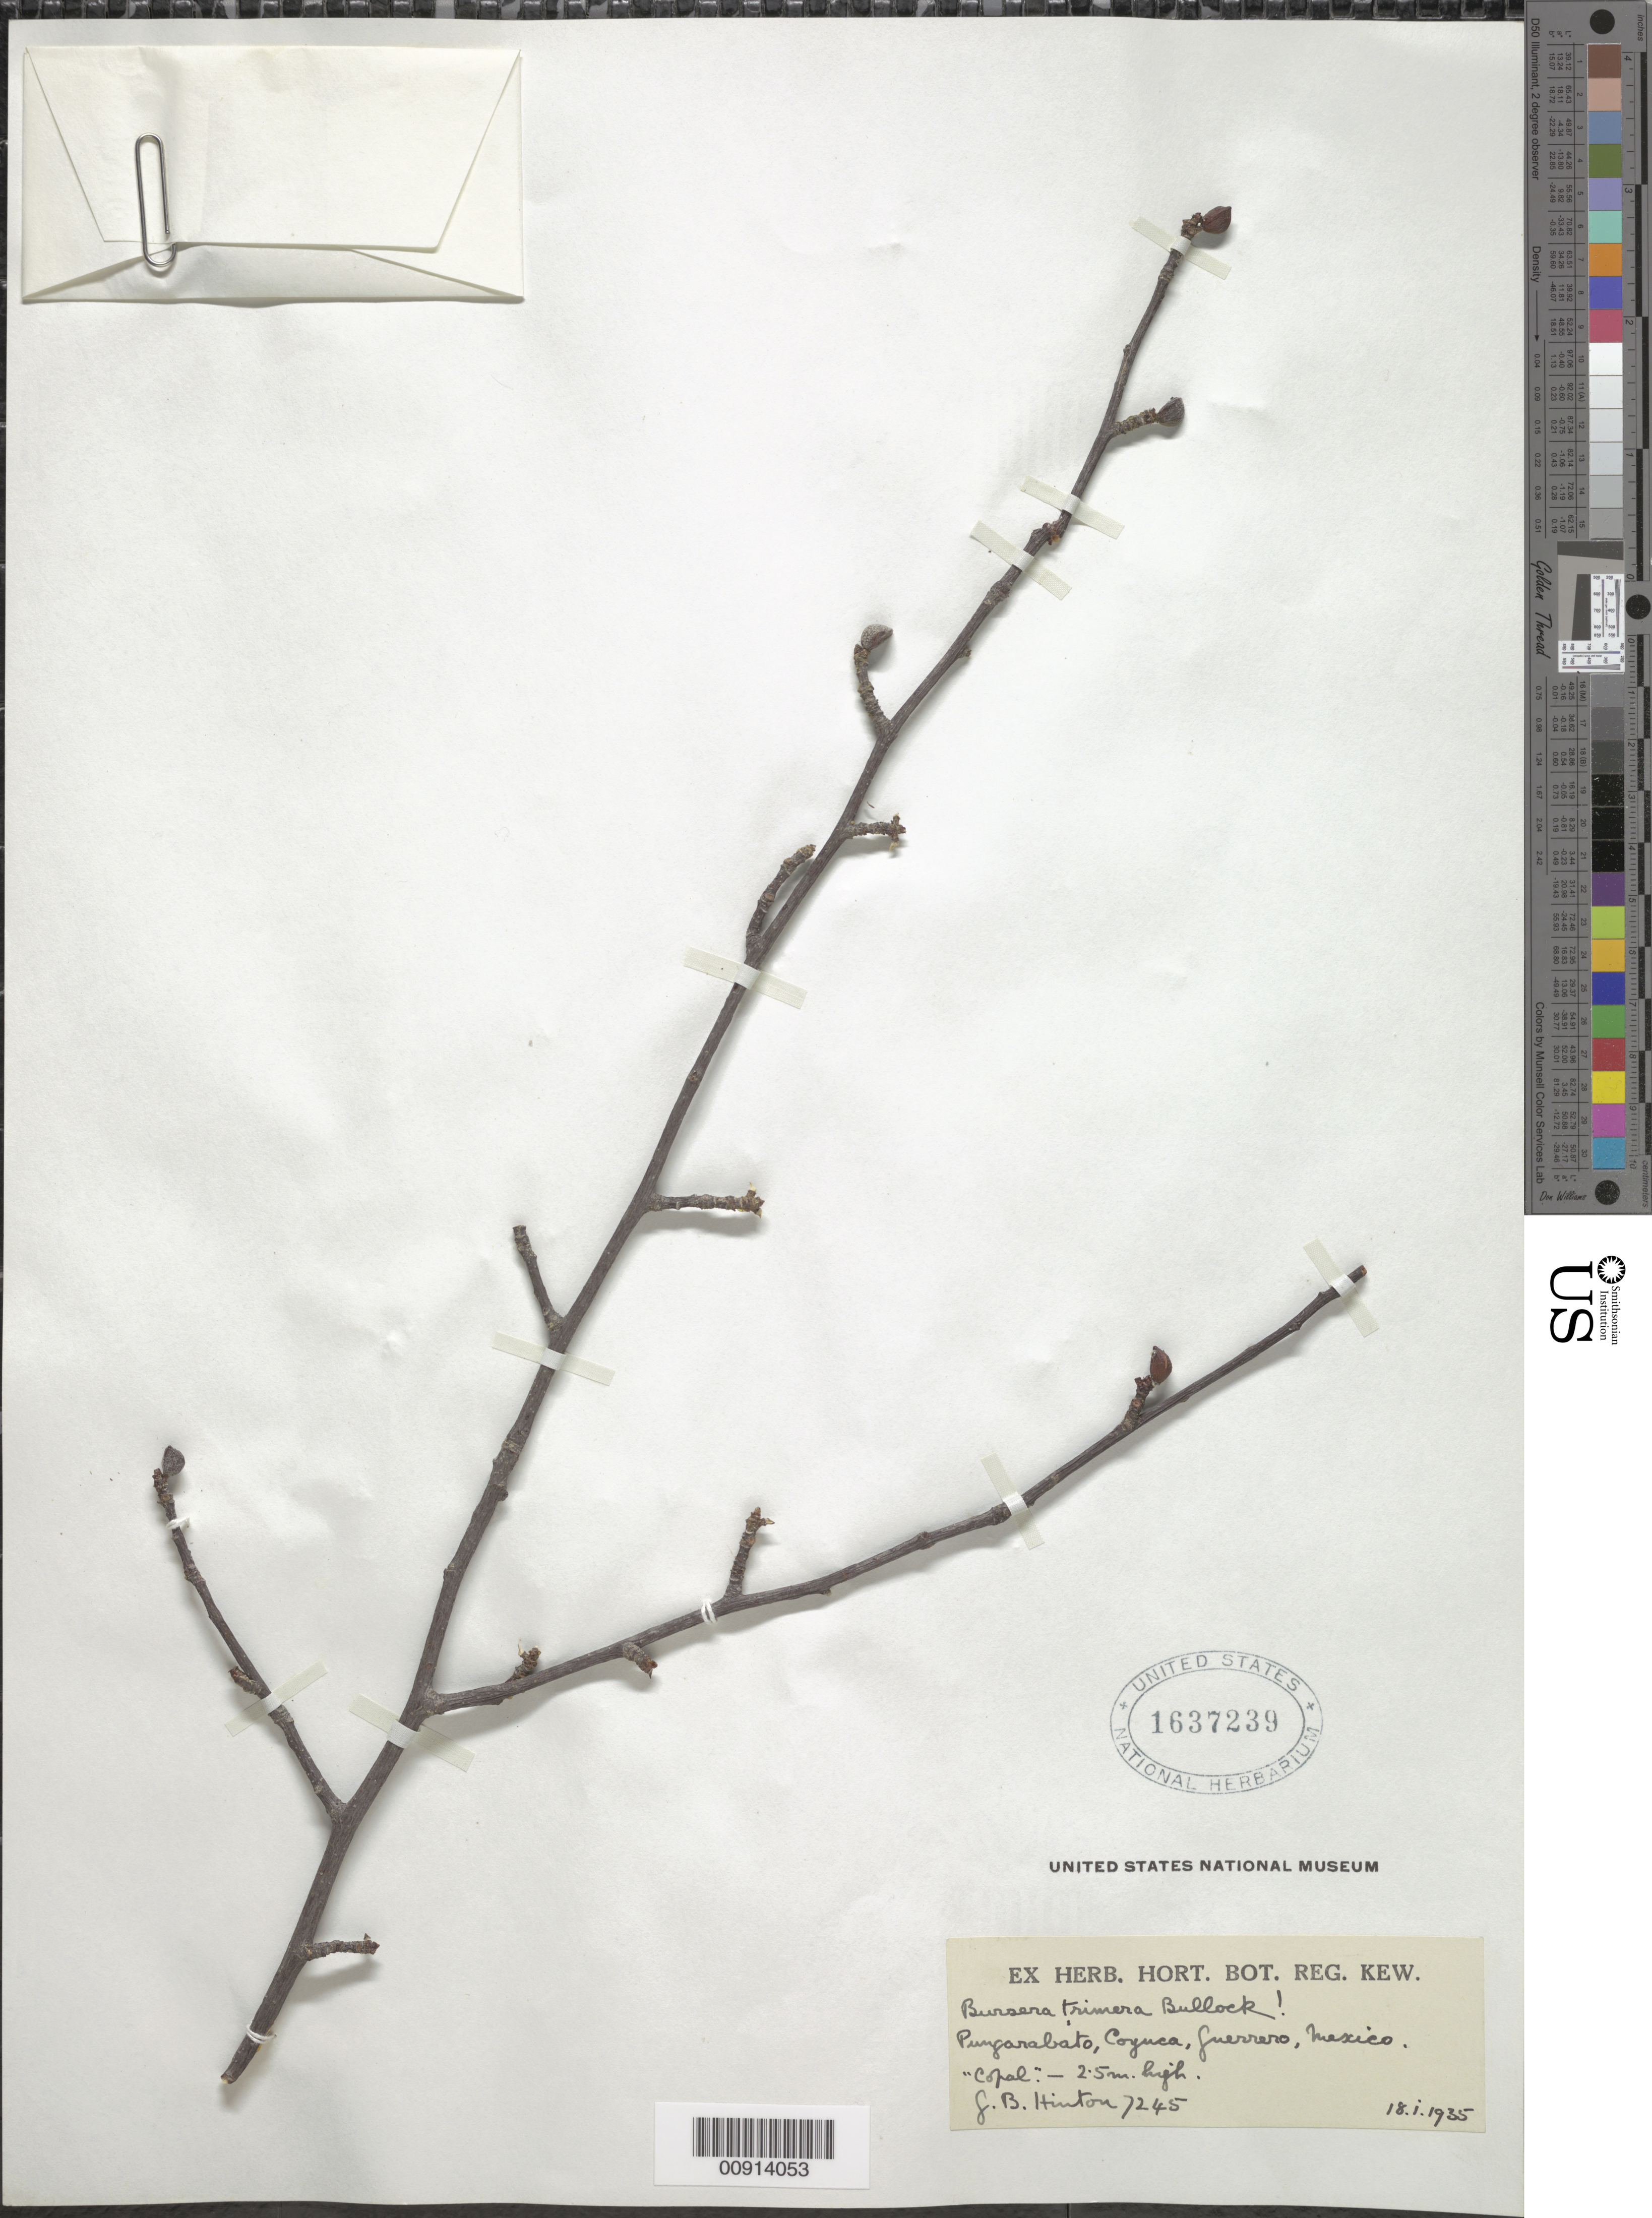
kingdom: Plantae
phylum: Tracheophyta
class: Magnoliopsida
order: Sapindales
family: Burseraceae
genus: Bursera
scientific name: Bursera trimera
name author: Bullock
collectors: G. B. Hinton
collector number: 7245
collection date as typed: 18 Jan 1935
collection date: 1935-01-18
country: Mexico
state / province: Guerrero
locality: Pungarabato, Coyuca, Guerrero.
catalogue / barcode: US 1637239